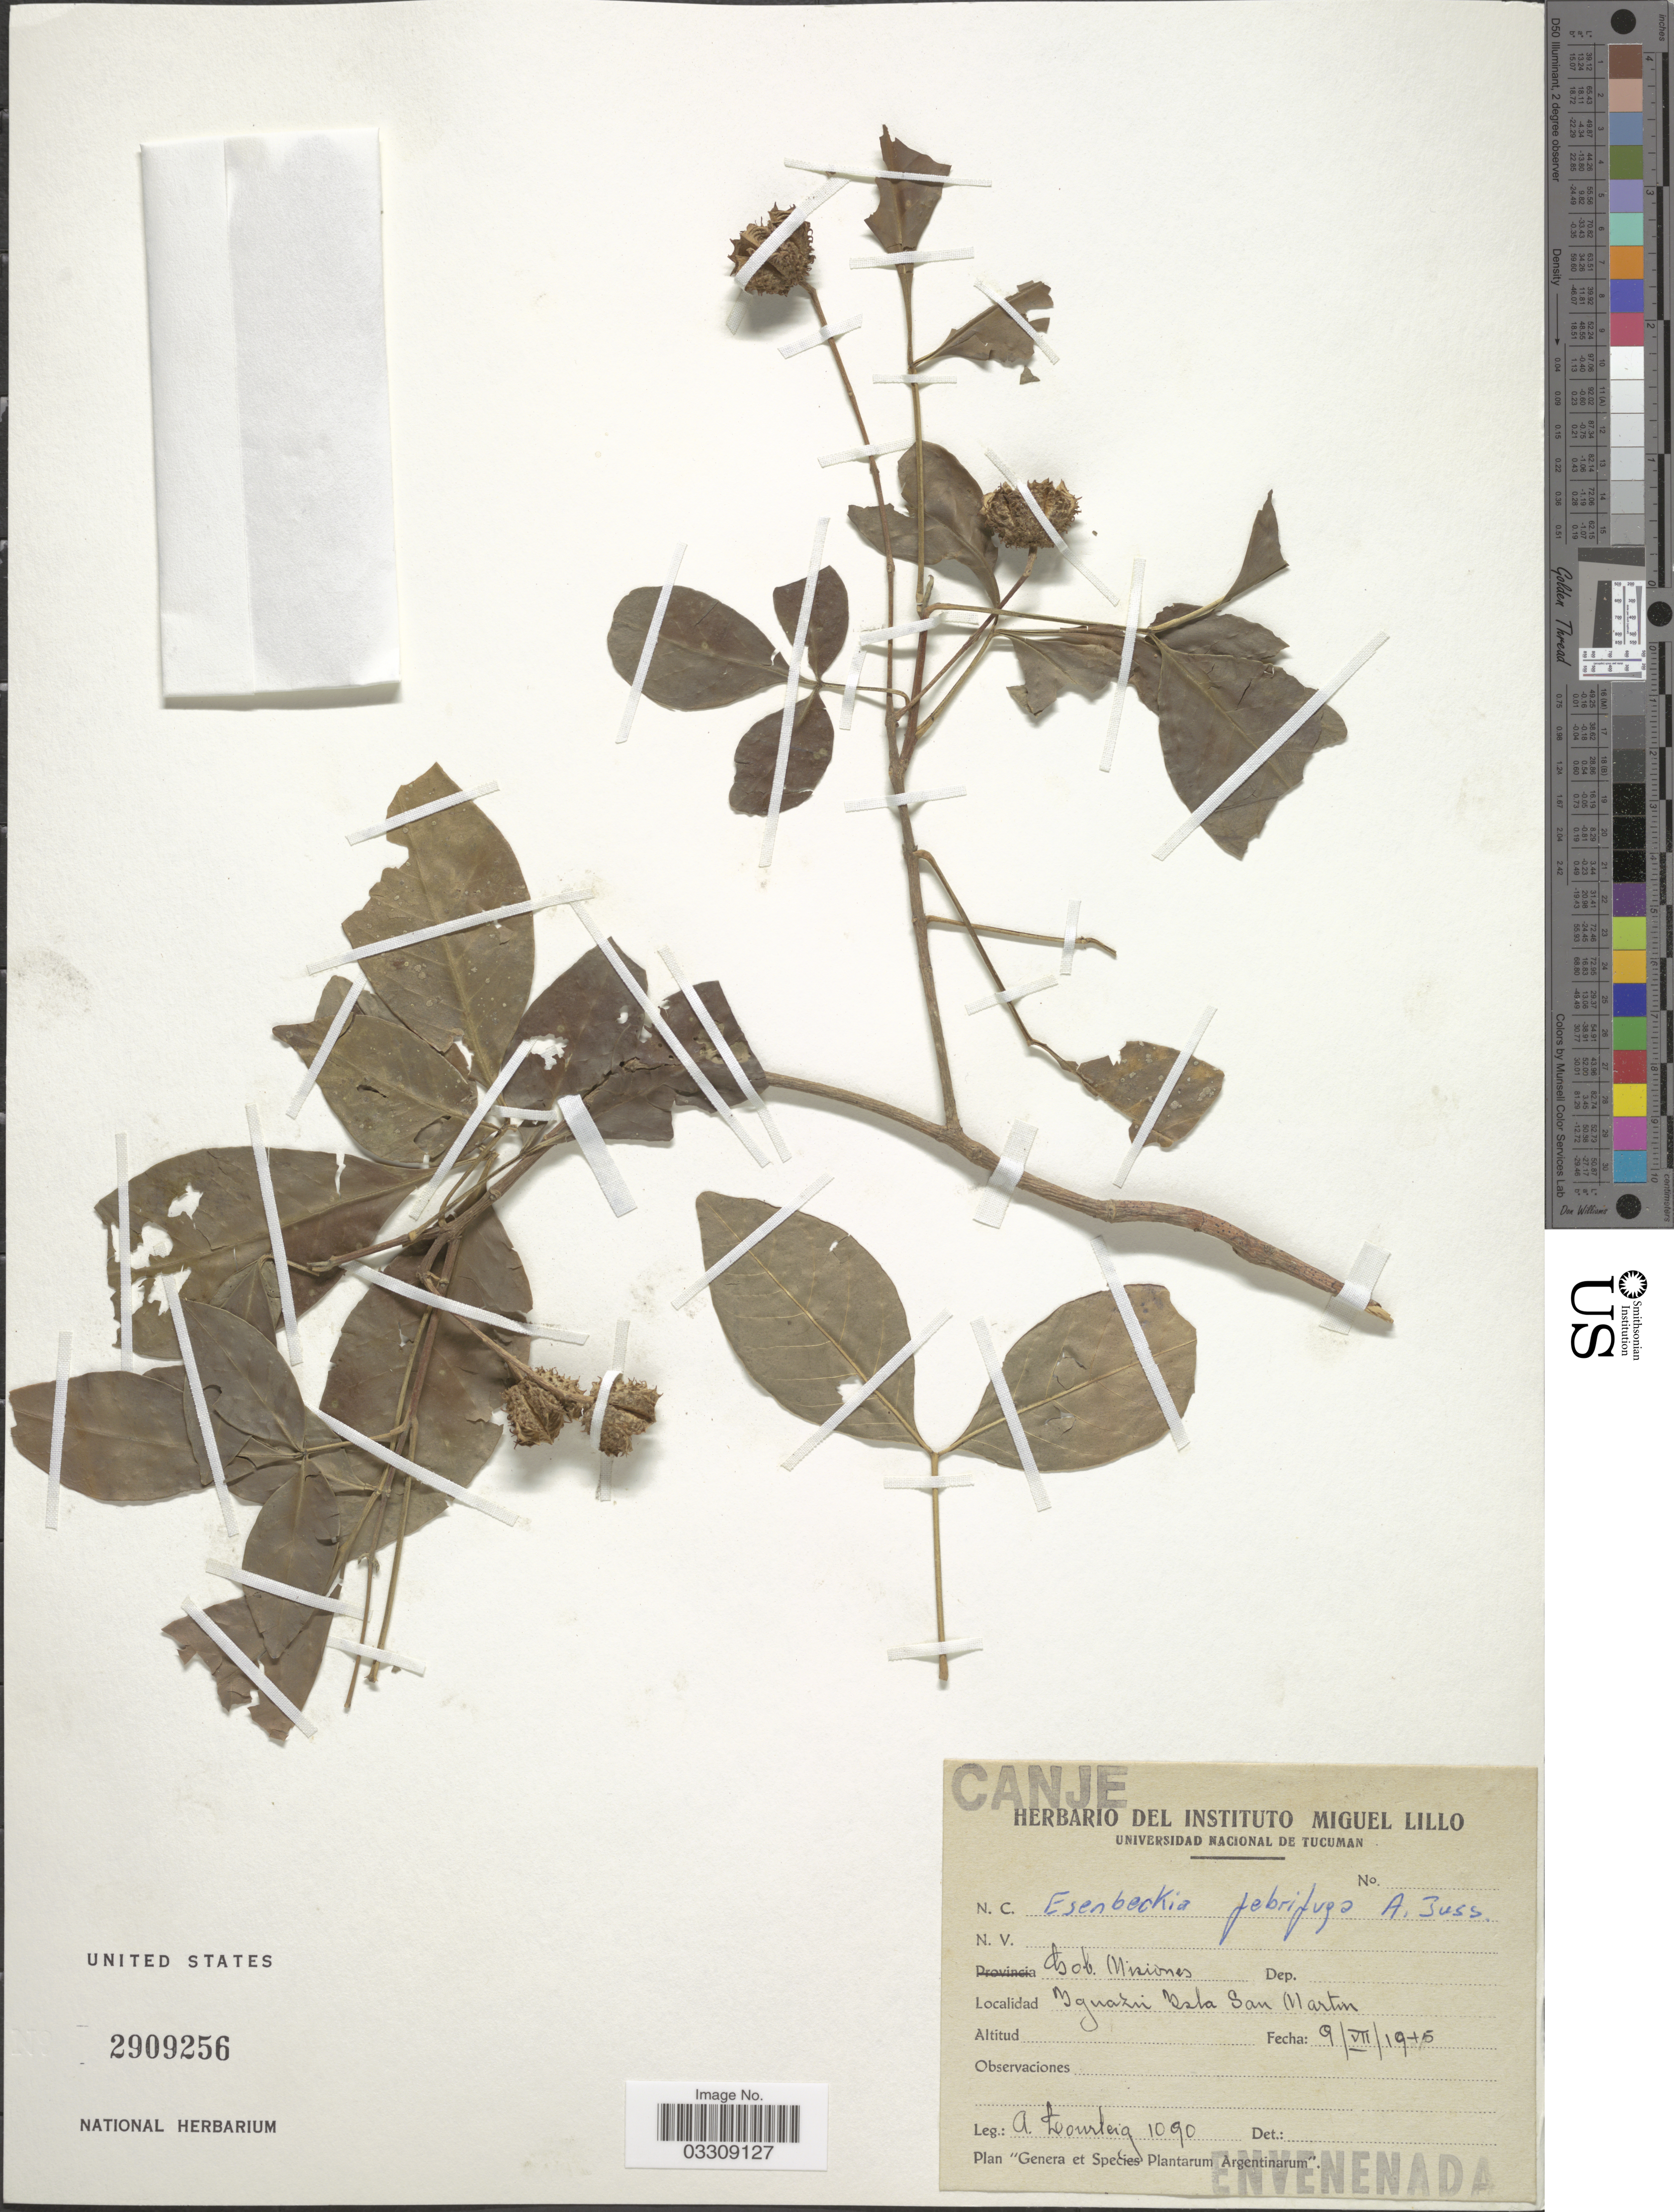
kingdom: Plantae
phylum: Tracheophyta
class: Magnoliopsida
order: Sapindales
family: Rutaceae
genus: Esenbeckia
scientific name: Esenbeckia febrifuga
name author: (A. St.-Hil.) A. Juss. ex Mart.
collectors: A. Lourteig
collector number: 1090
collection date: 1945-07-09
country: Argentina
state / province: Misiones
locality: Gob. Misiones. Iguazi Isla San Martin.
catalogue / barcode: US 2909256